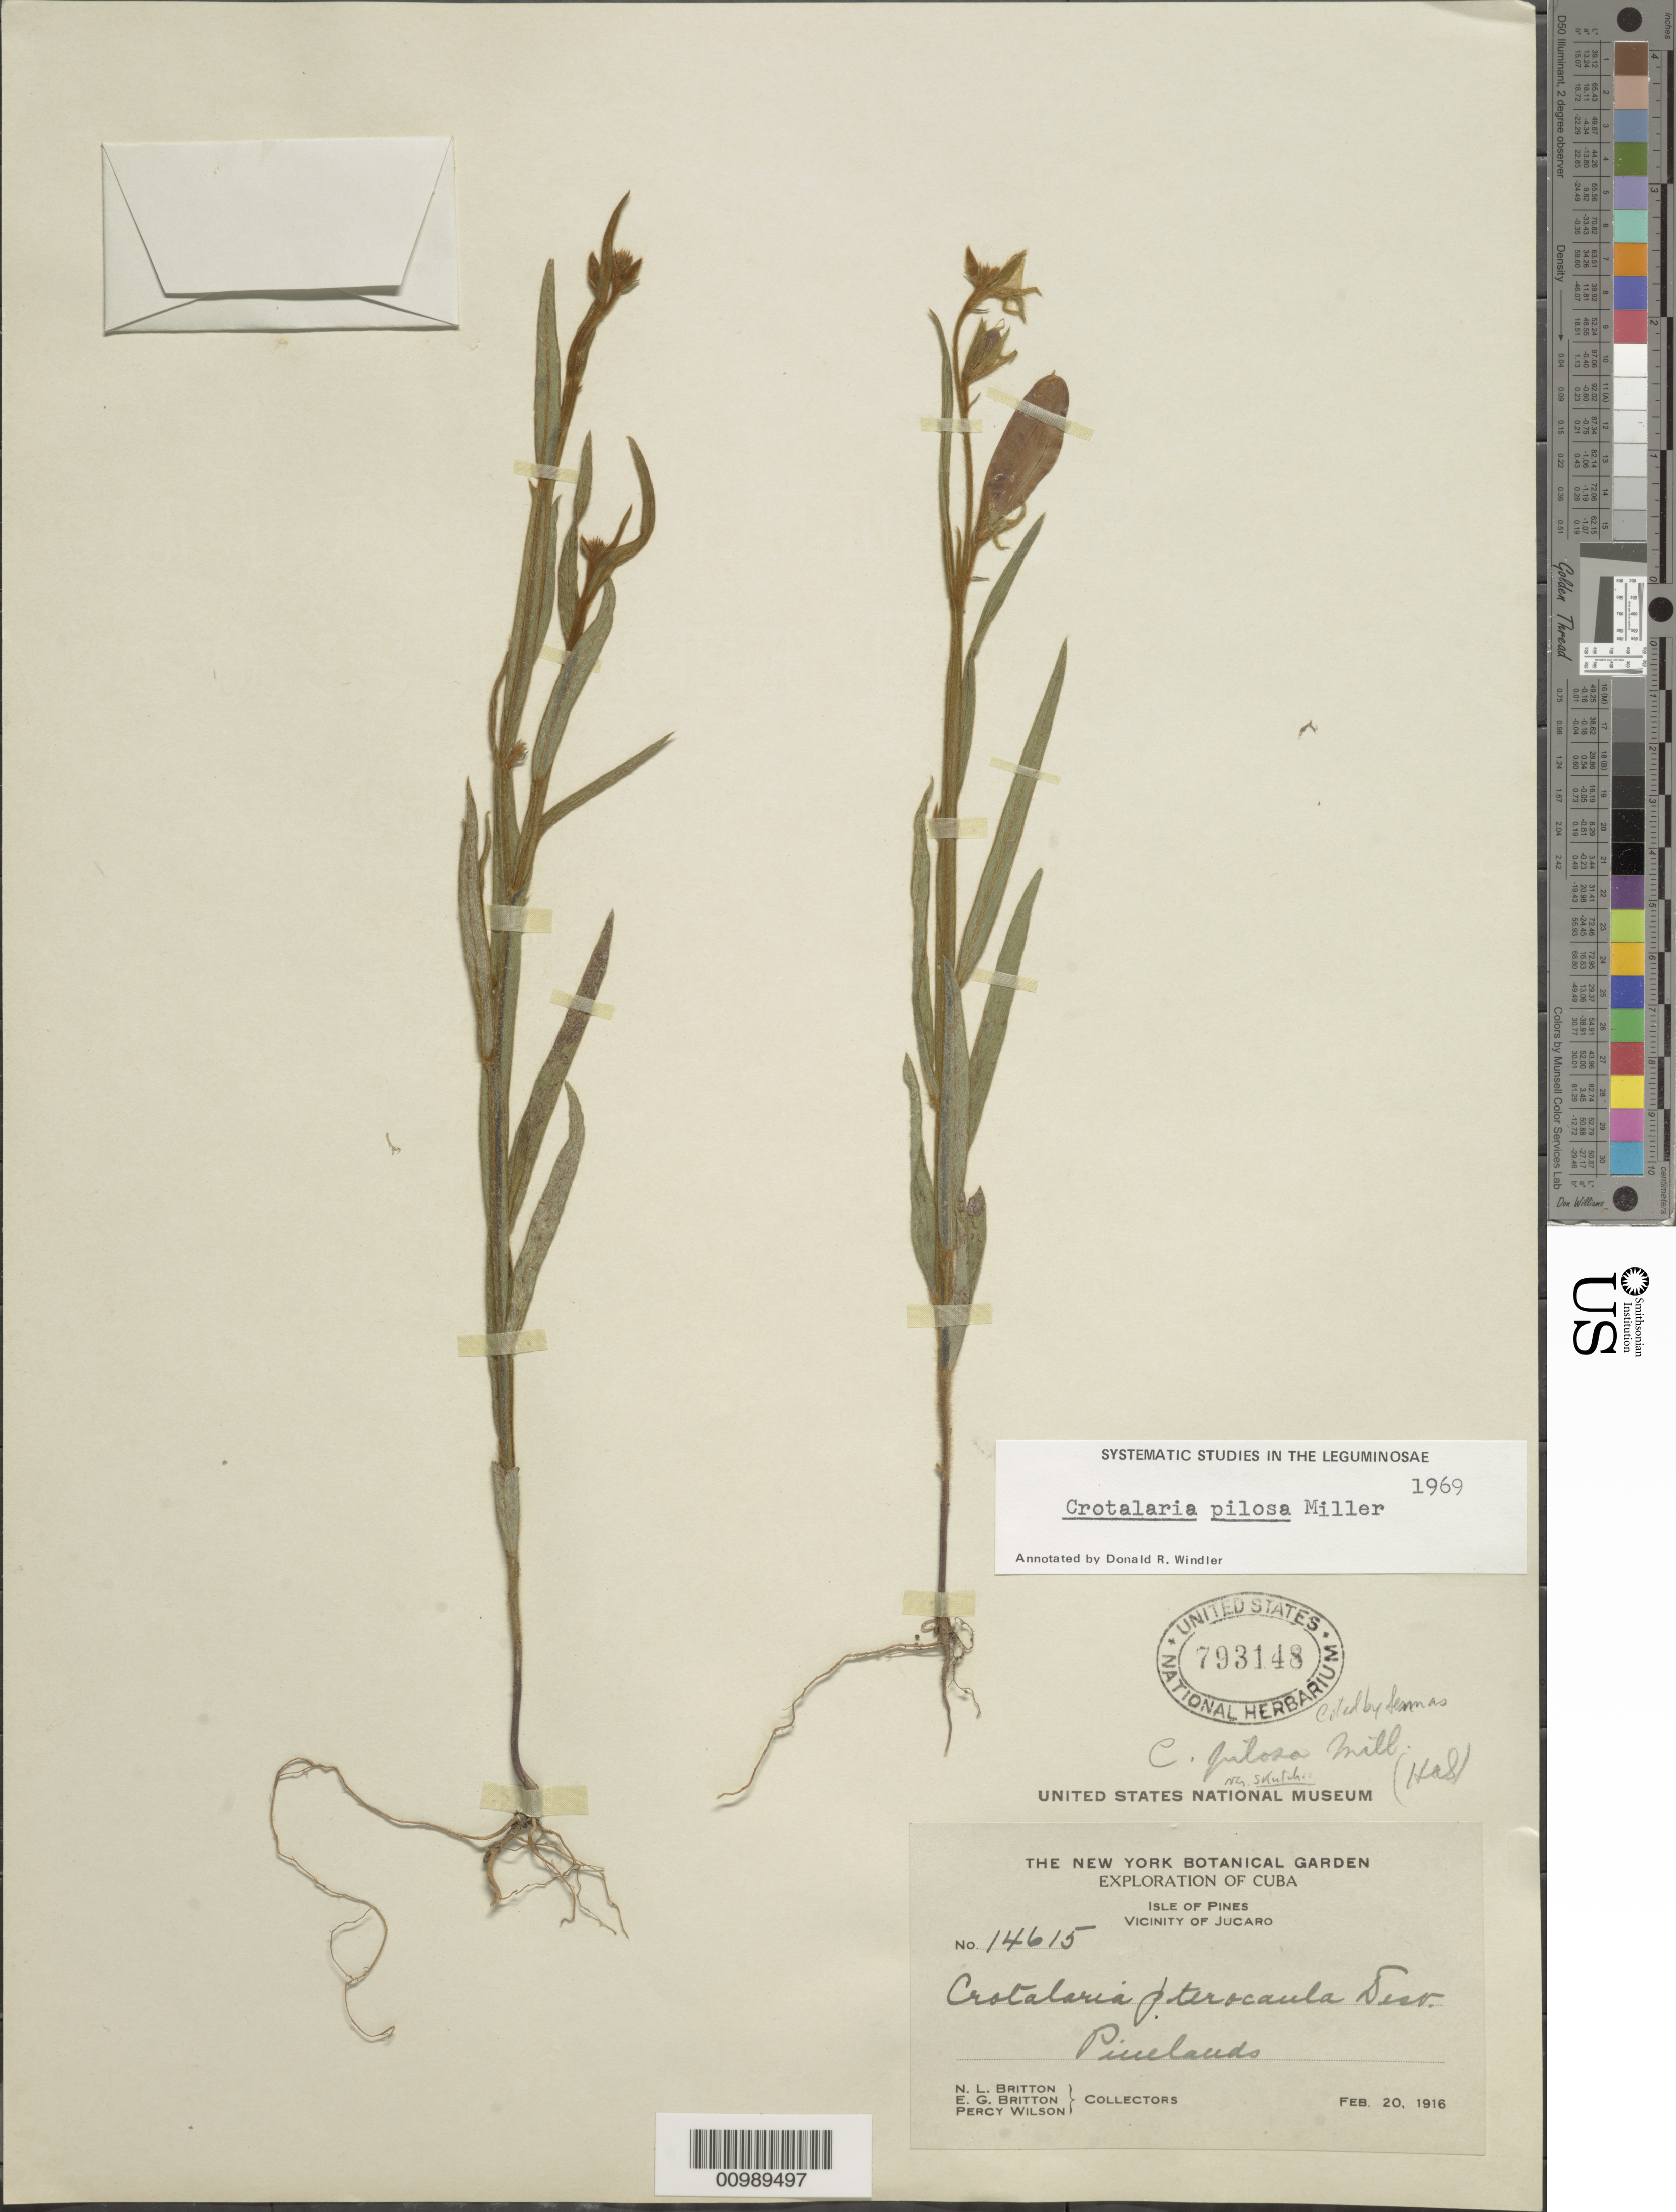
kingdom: Plantae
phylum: Tracheophyta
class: Magnoliopsida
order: Fabales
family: Fabaceae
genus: Crotalaria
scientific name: Crotalaria pilosa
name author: Mill.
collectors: N. Britton, E. G. Britton & P. Wilson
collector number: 14615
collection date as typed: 20 Feb 1916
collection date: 1916-02-20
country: Cuba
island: Isla de la Juventud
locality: Pinelands Jucaro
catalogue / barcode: US 793148